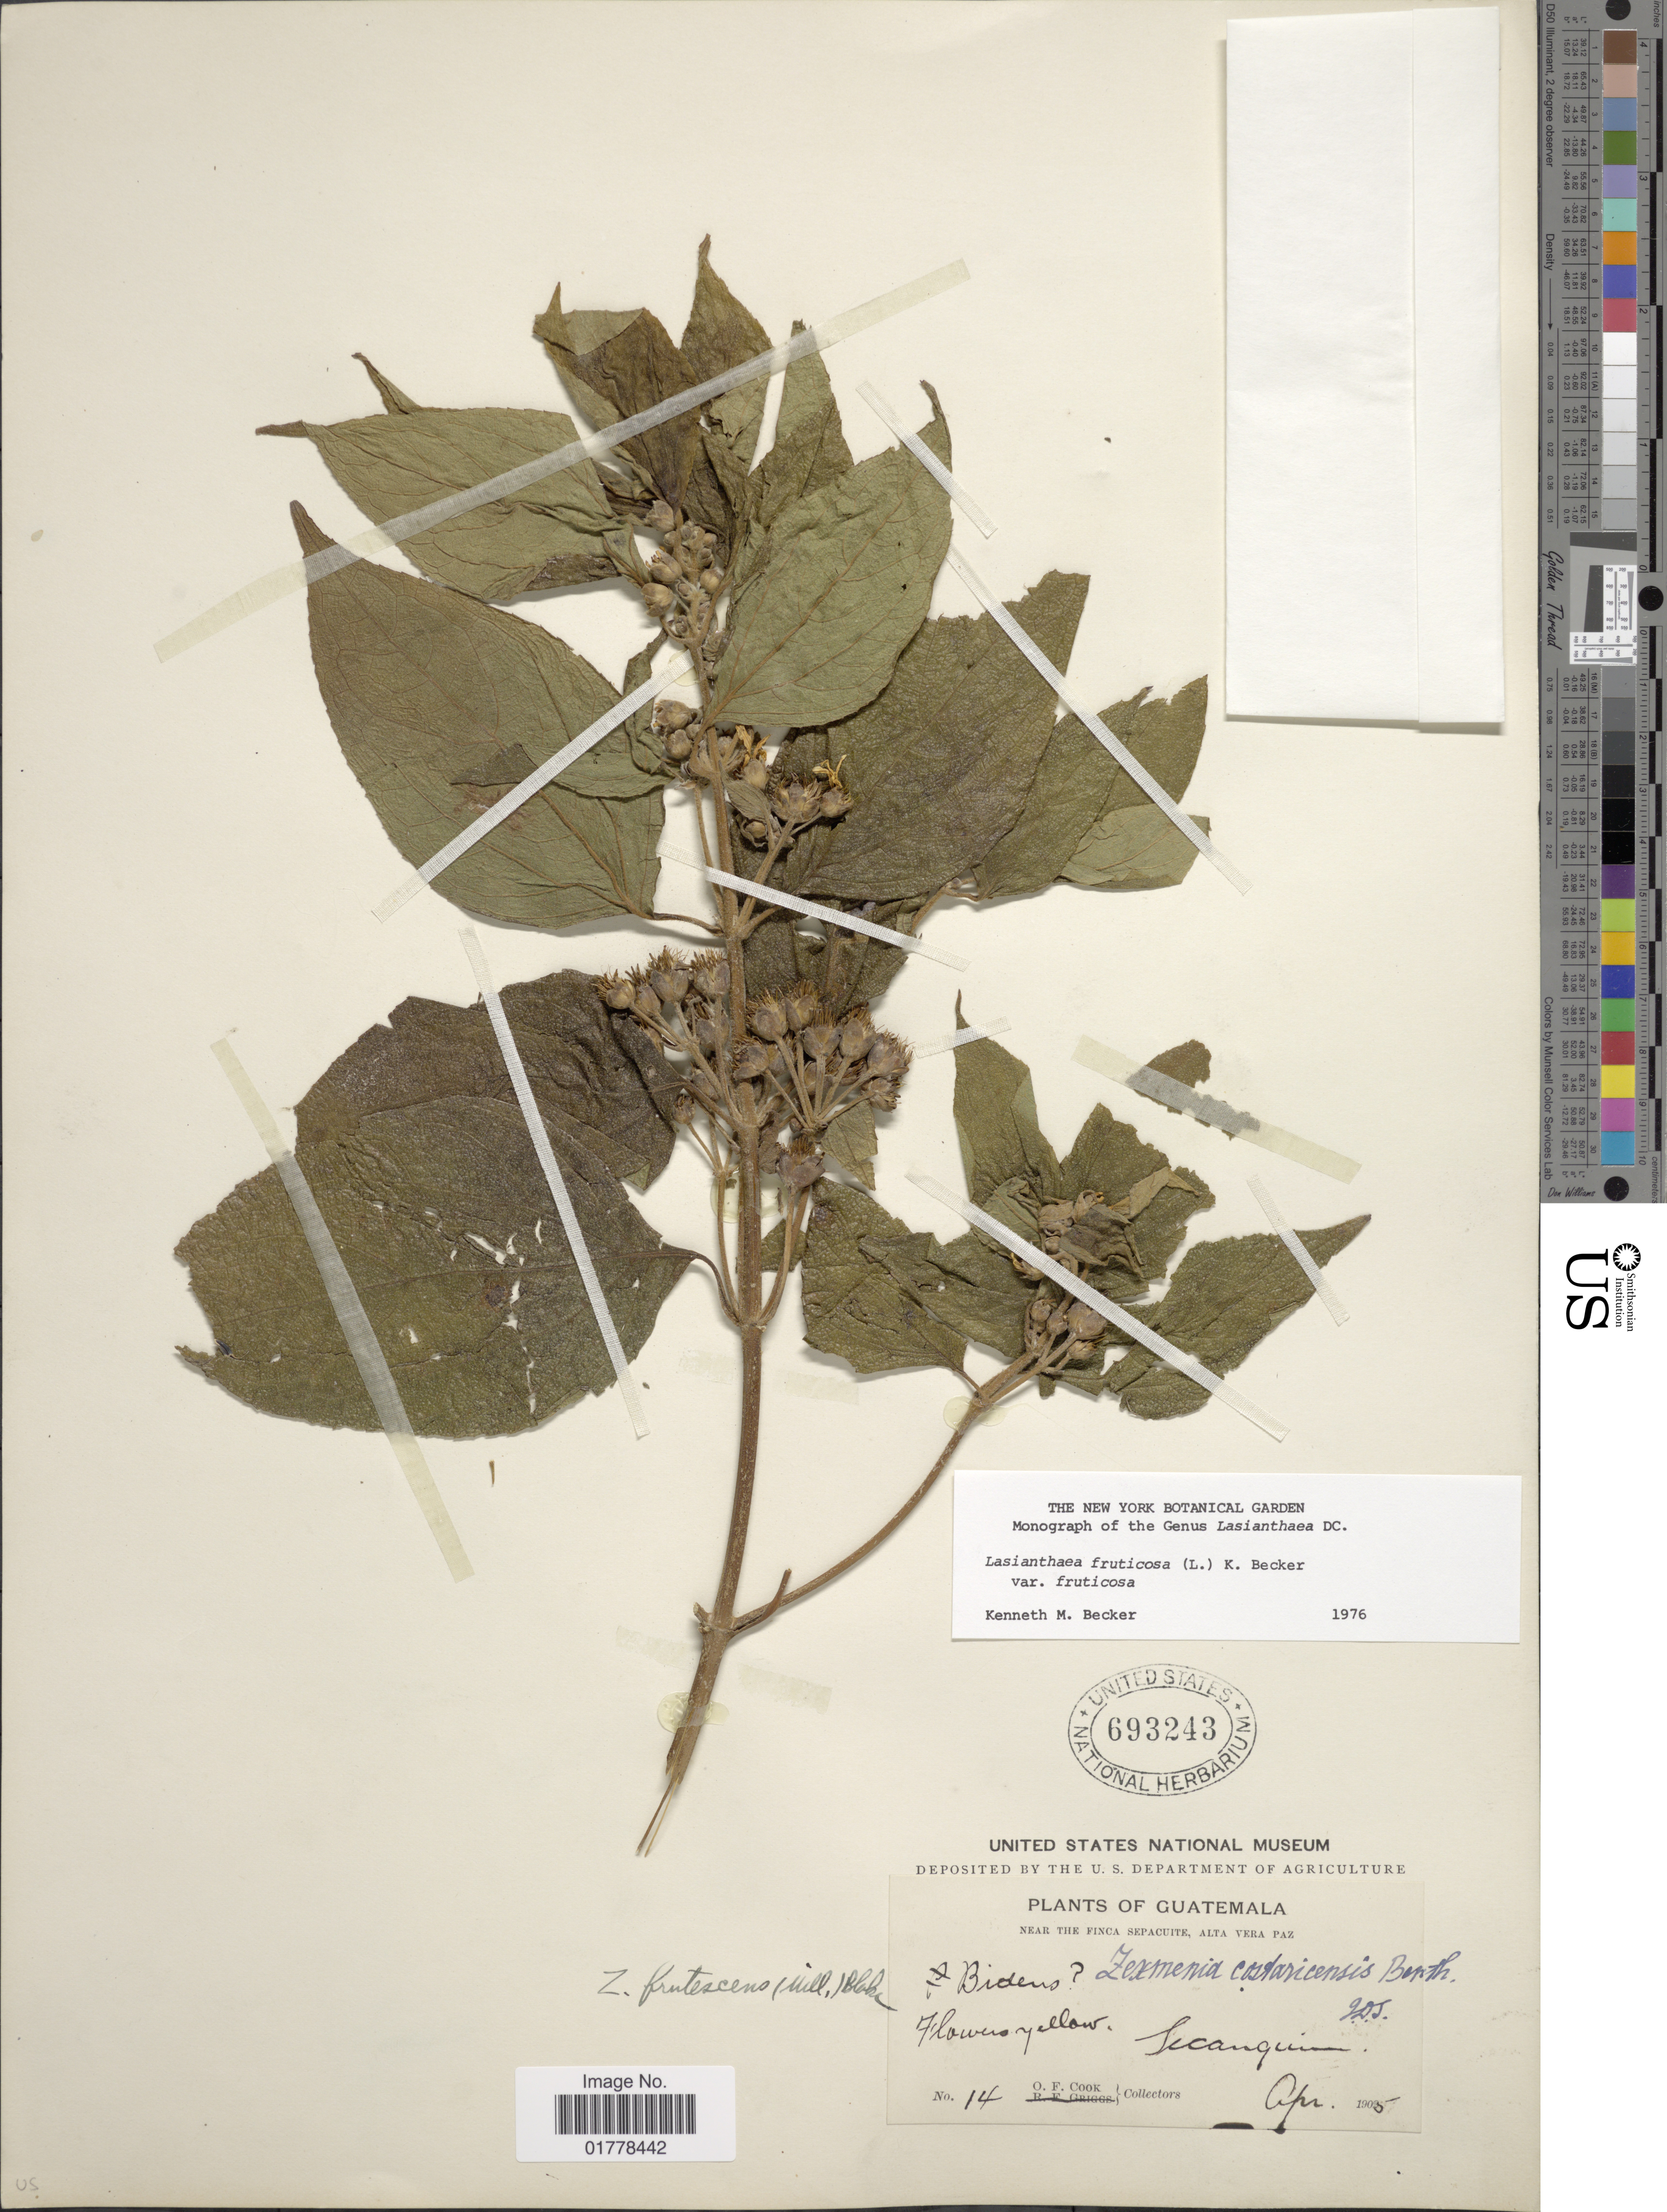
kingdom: Plantae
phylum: Tracheophyta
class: Magnoliopsida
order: Asterales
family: Asteraceae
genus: Lasianthaea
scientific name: Lasianthaea fruticosa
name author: (L.) K.M. Becker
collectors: O. F. Cook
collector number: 14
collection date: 1905-04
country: Guatemala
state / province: Alta Verapaz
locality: Near the finca Sepacuite, Alta Vera Paz. Secanquim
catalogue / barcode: US 693243